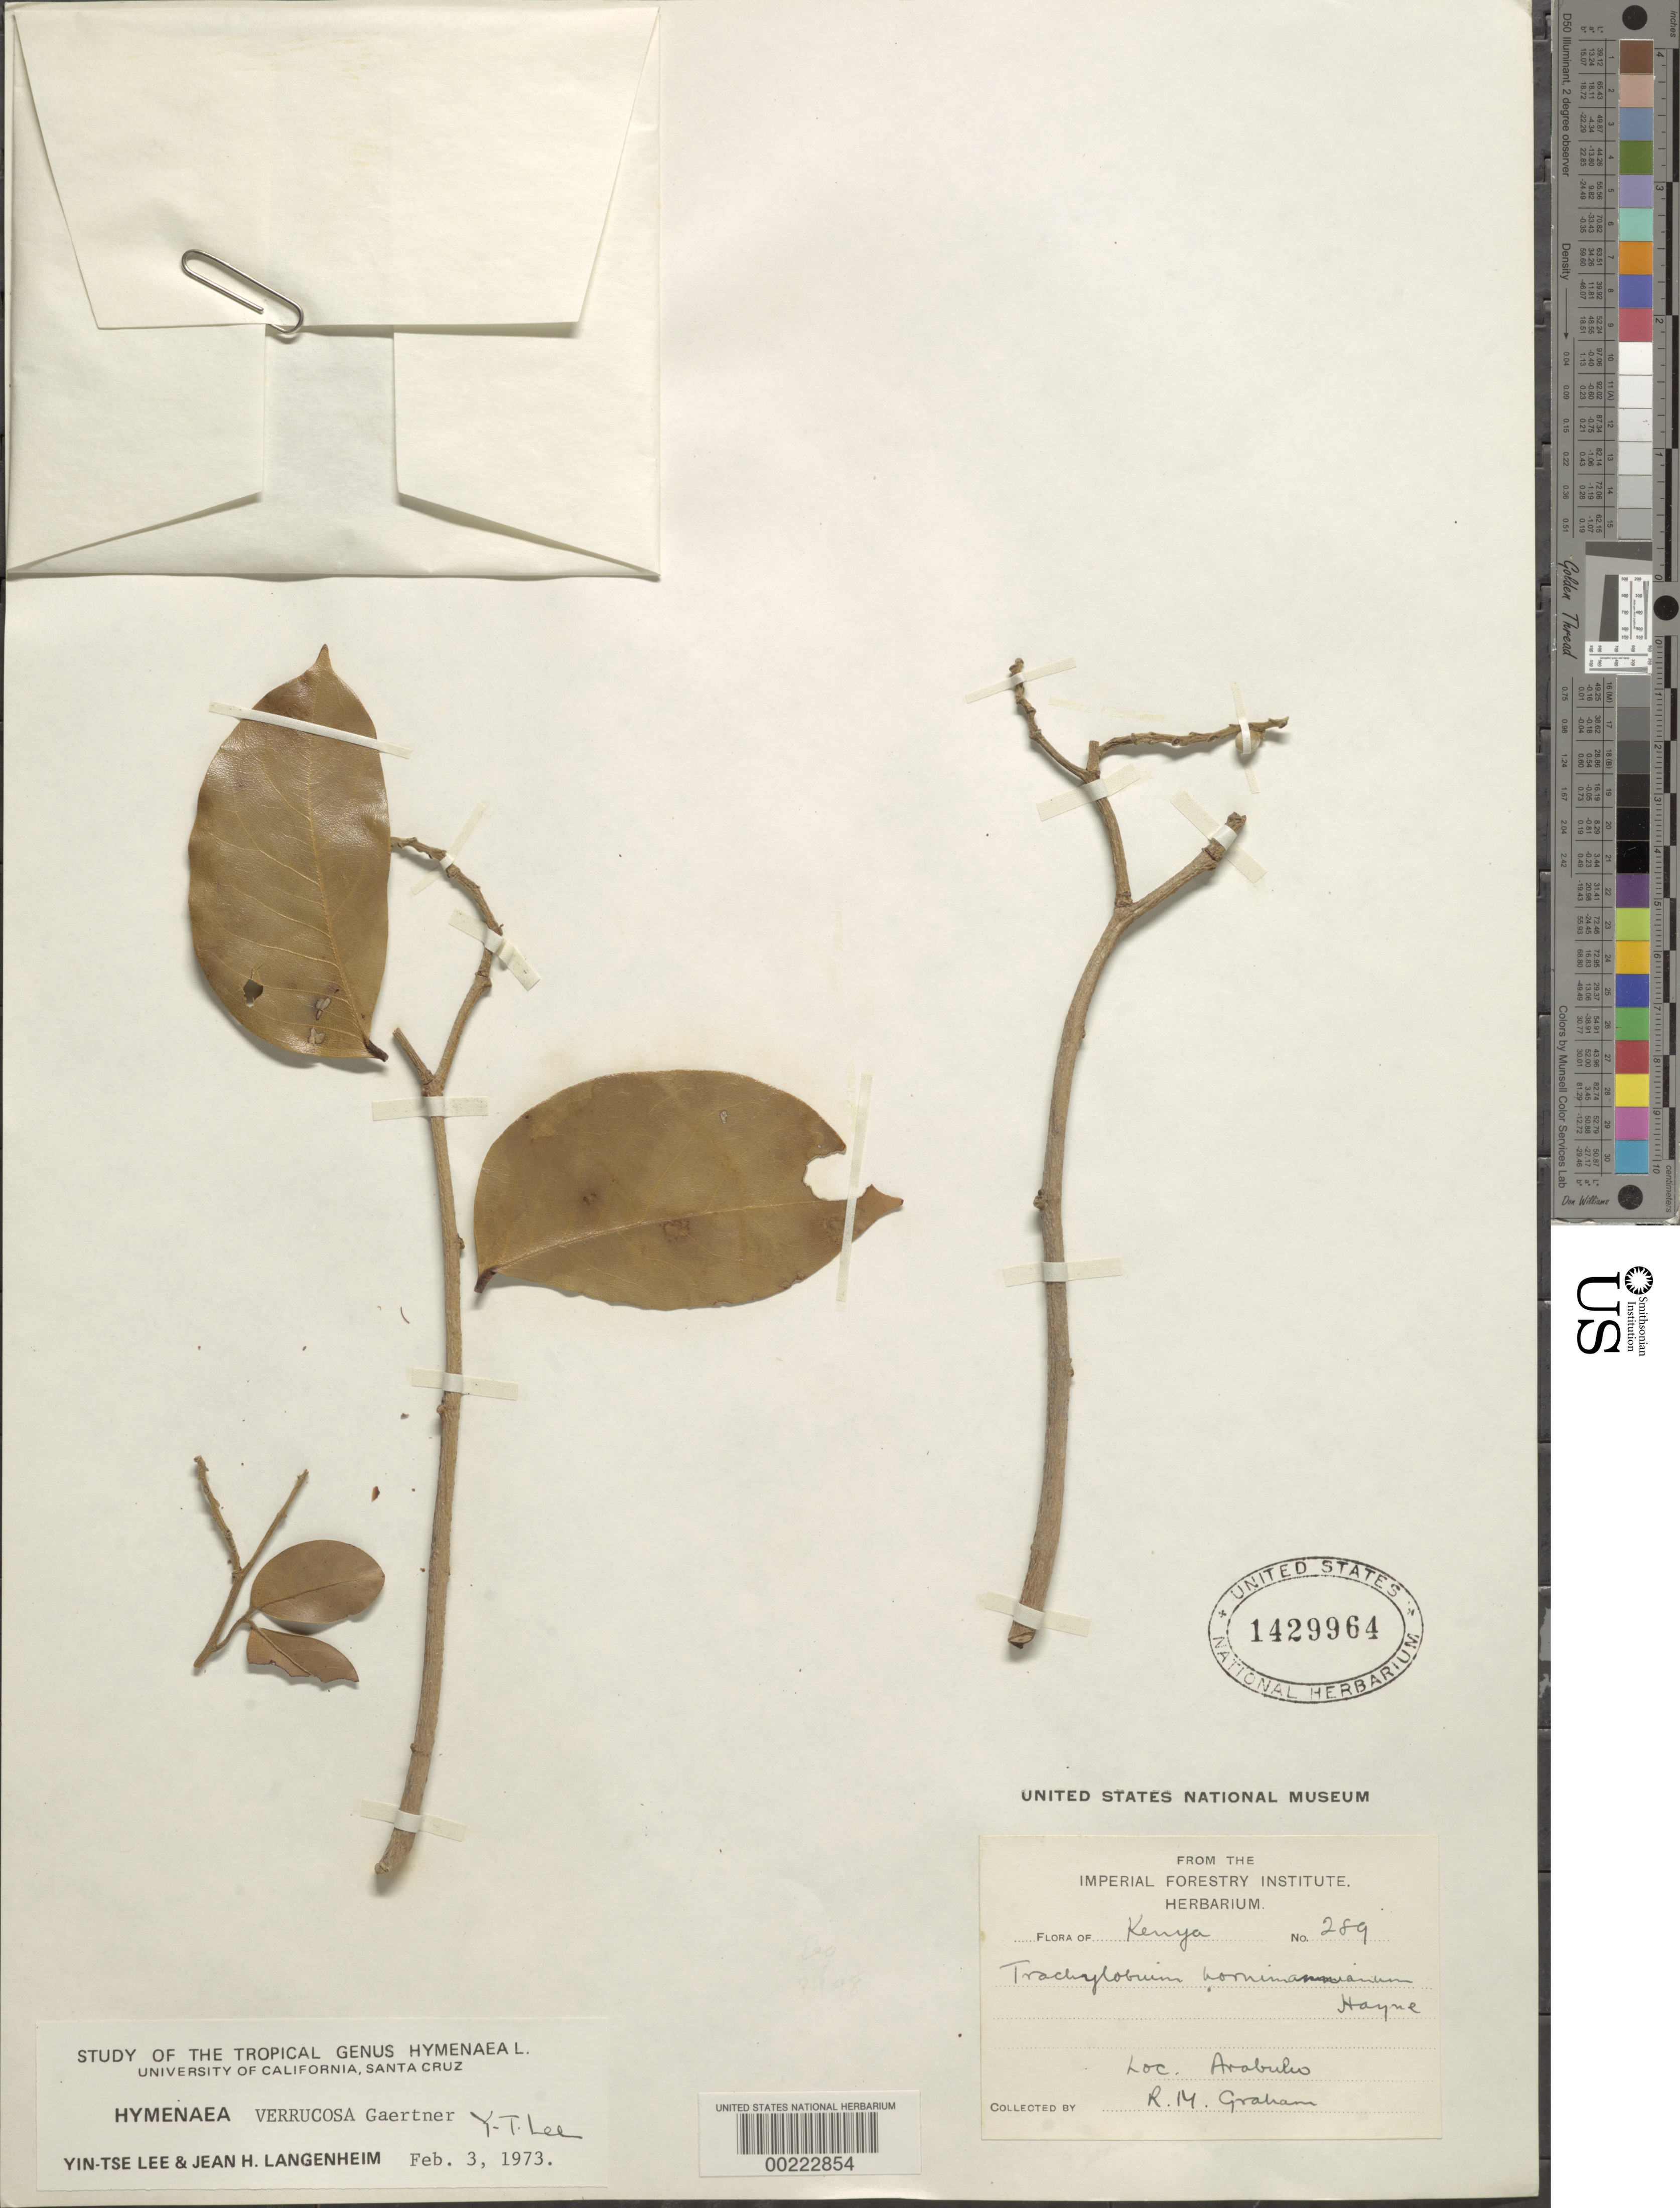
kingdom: Plantae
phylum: Tracheophyta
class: Magnoliopsida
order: Fabales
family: Fabaceae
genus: Hymenaea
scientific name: Hymenaea verrucosa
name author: Gaertn.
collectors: R. M. Graham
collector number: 289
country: Kenya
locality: Arabuleo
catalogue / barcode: US 1429964